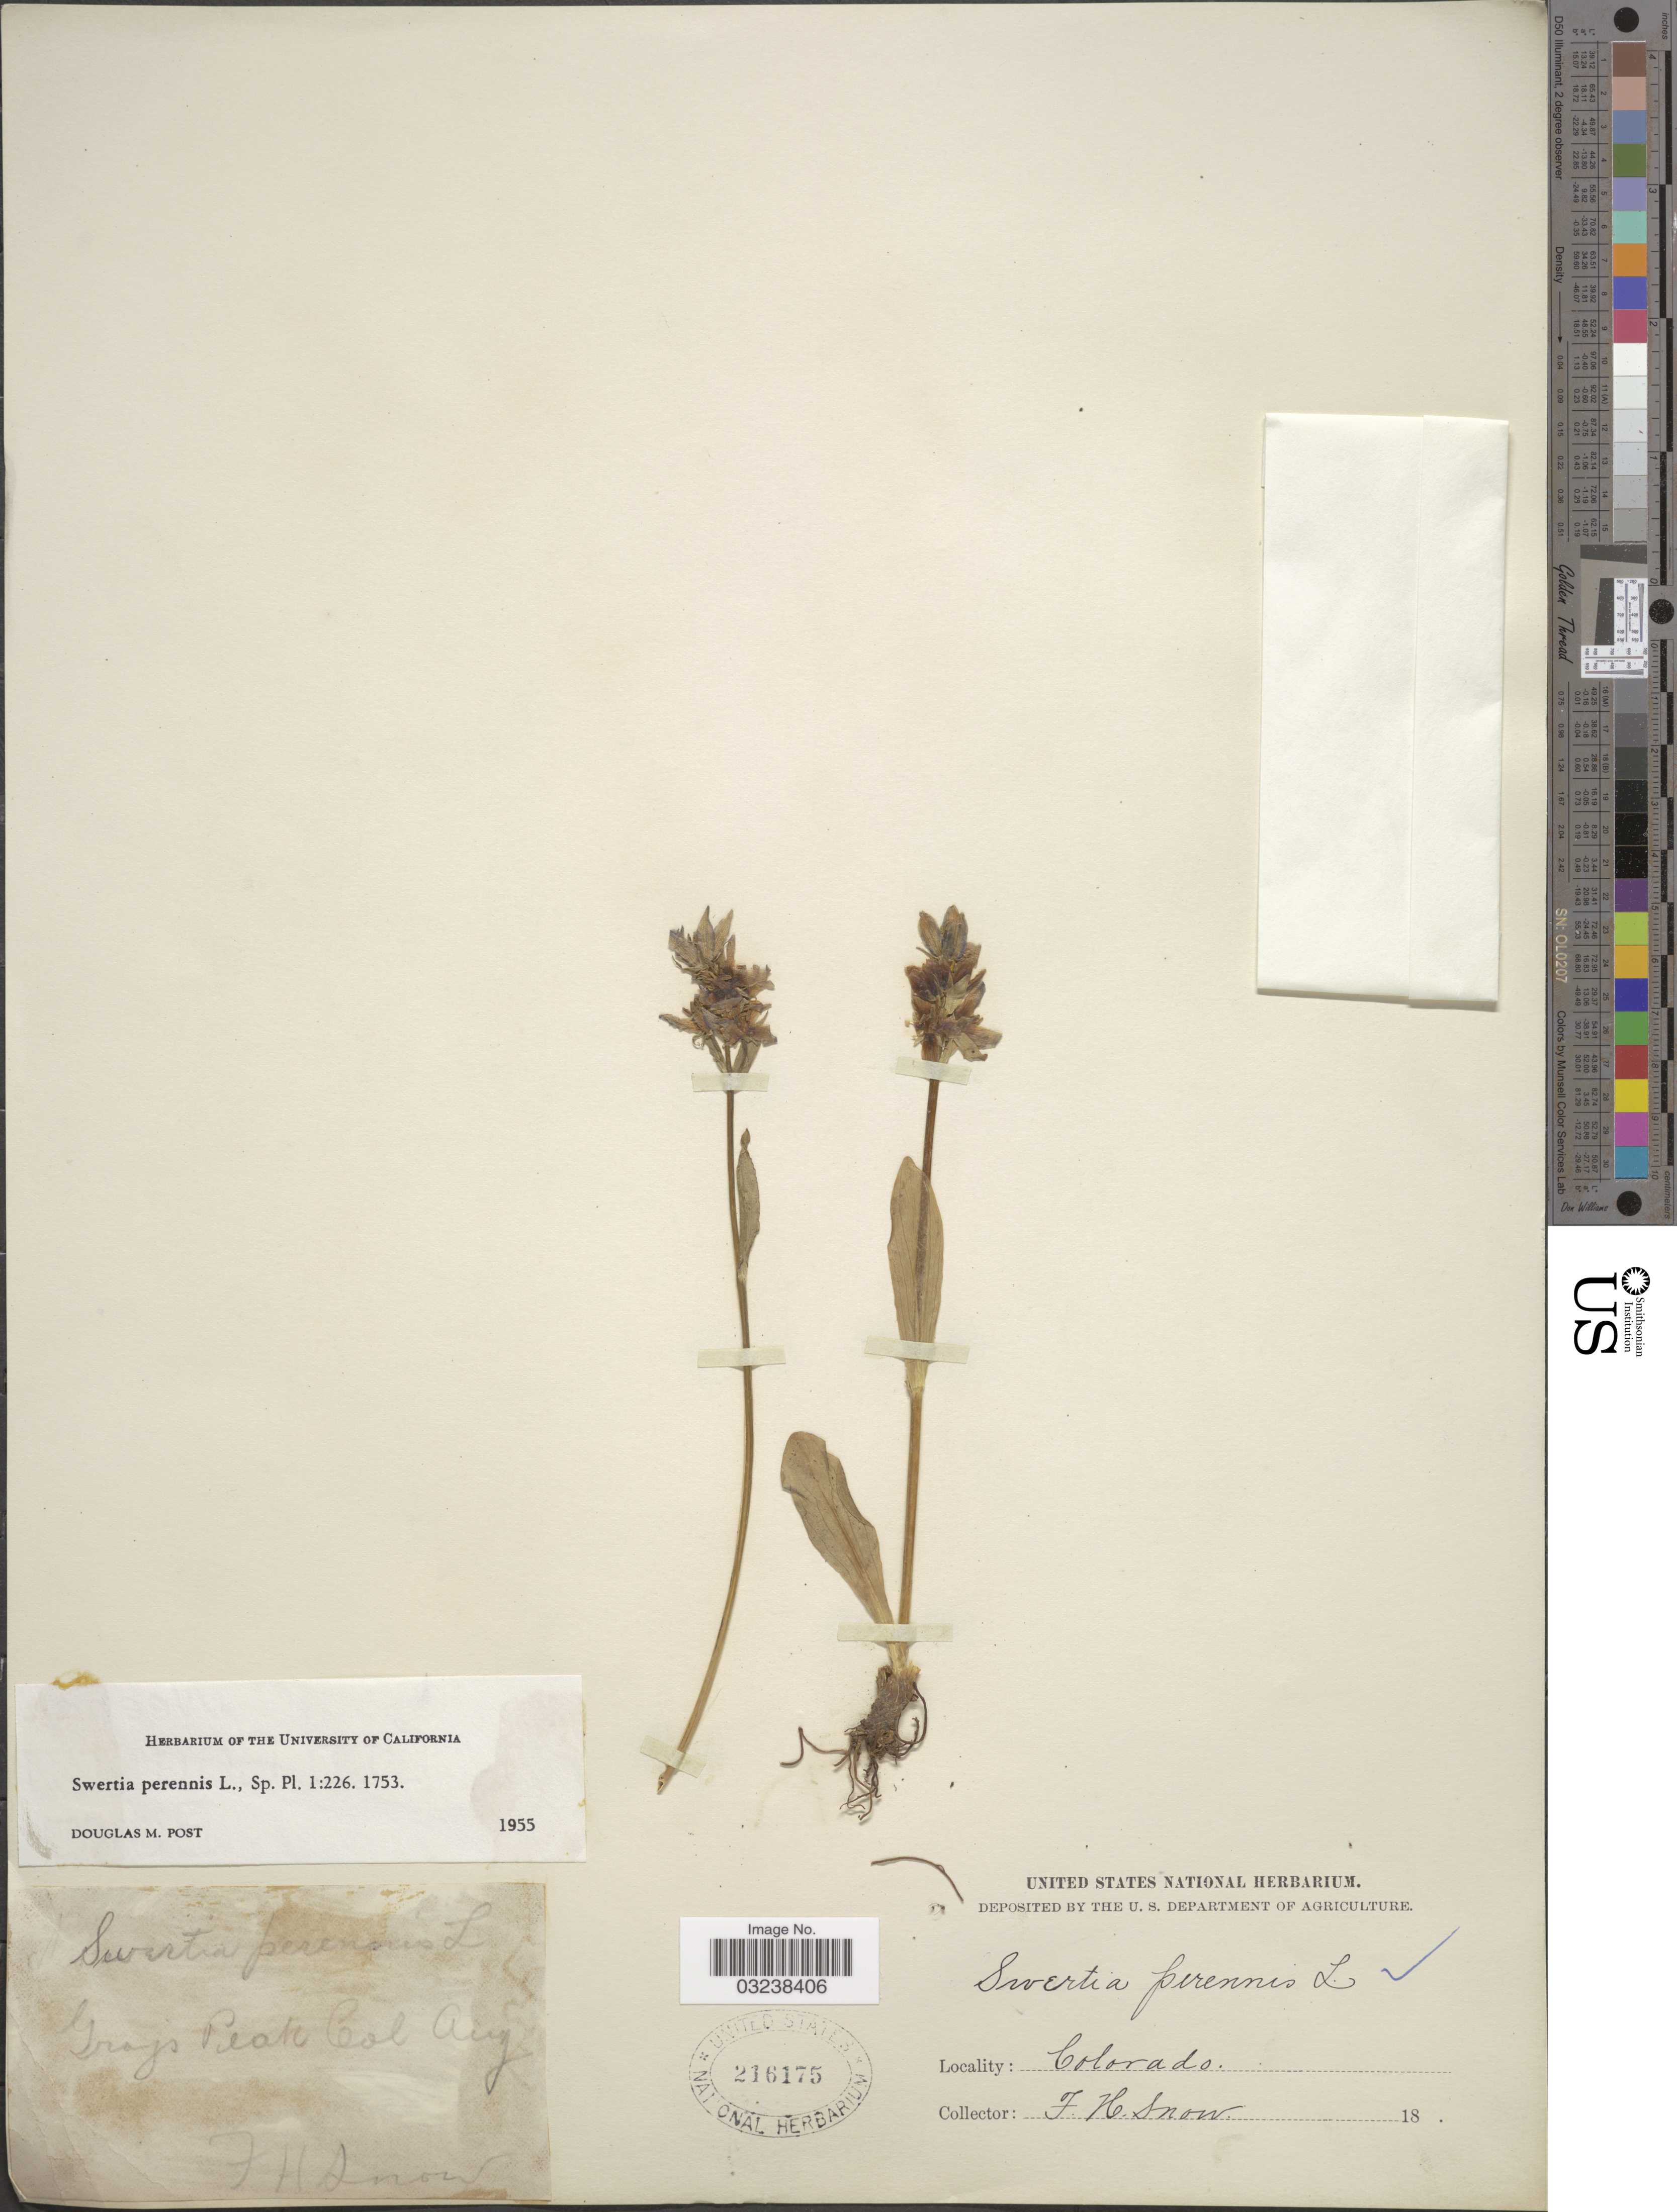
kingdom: Plantae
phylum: Tracheophyta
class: Magnoliopsida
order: Gentianales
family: Gentianaceae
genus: Swertia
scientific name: Swertia perennis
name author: L.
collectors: F. H. Snow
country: United States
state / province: Colorado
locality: Grays Peak Col.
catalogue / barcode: US 216175